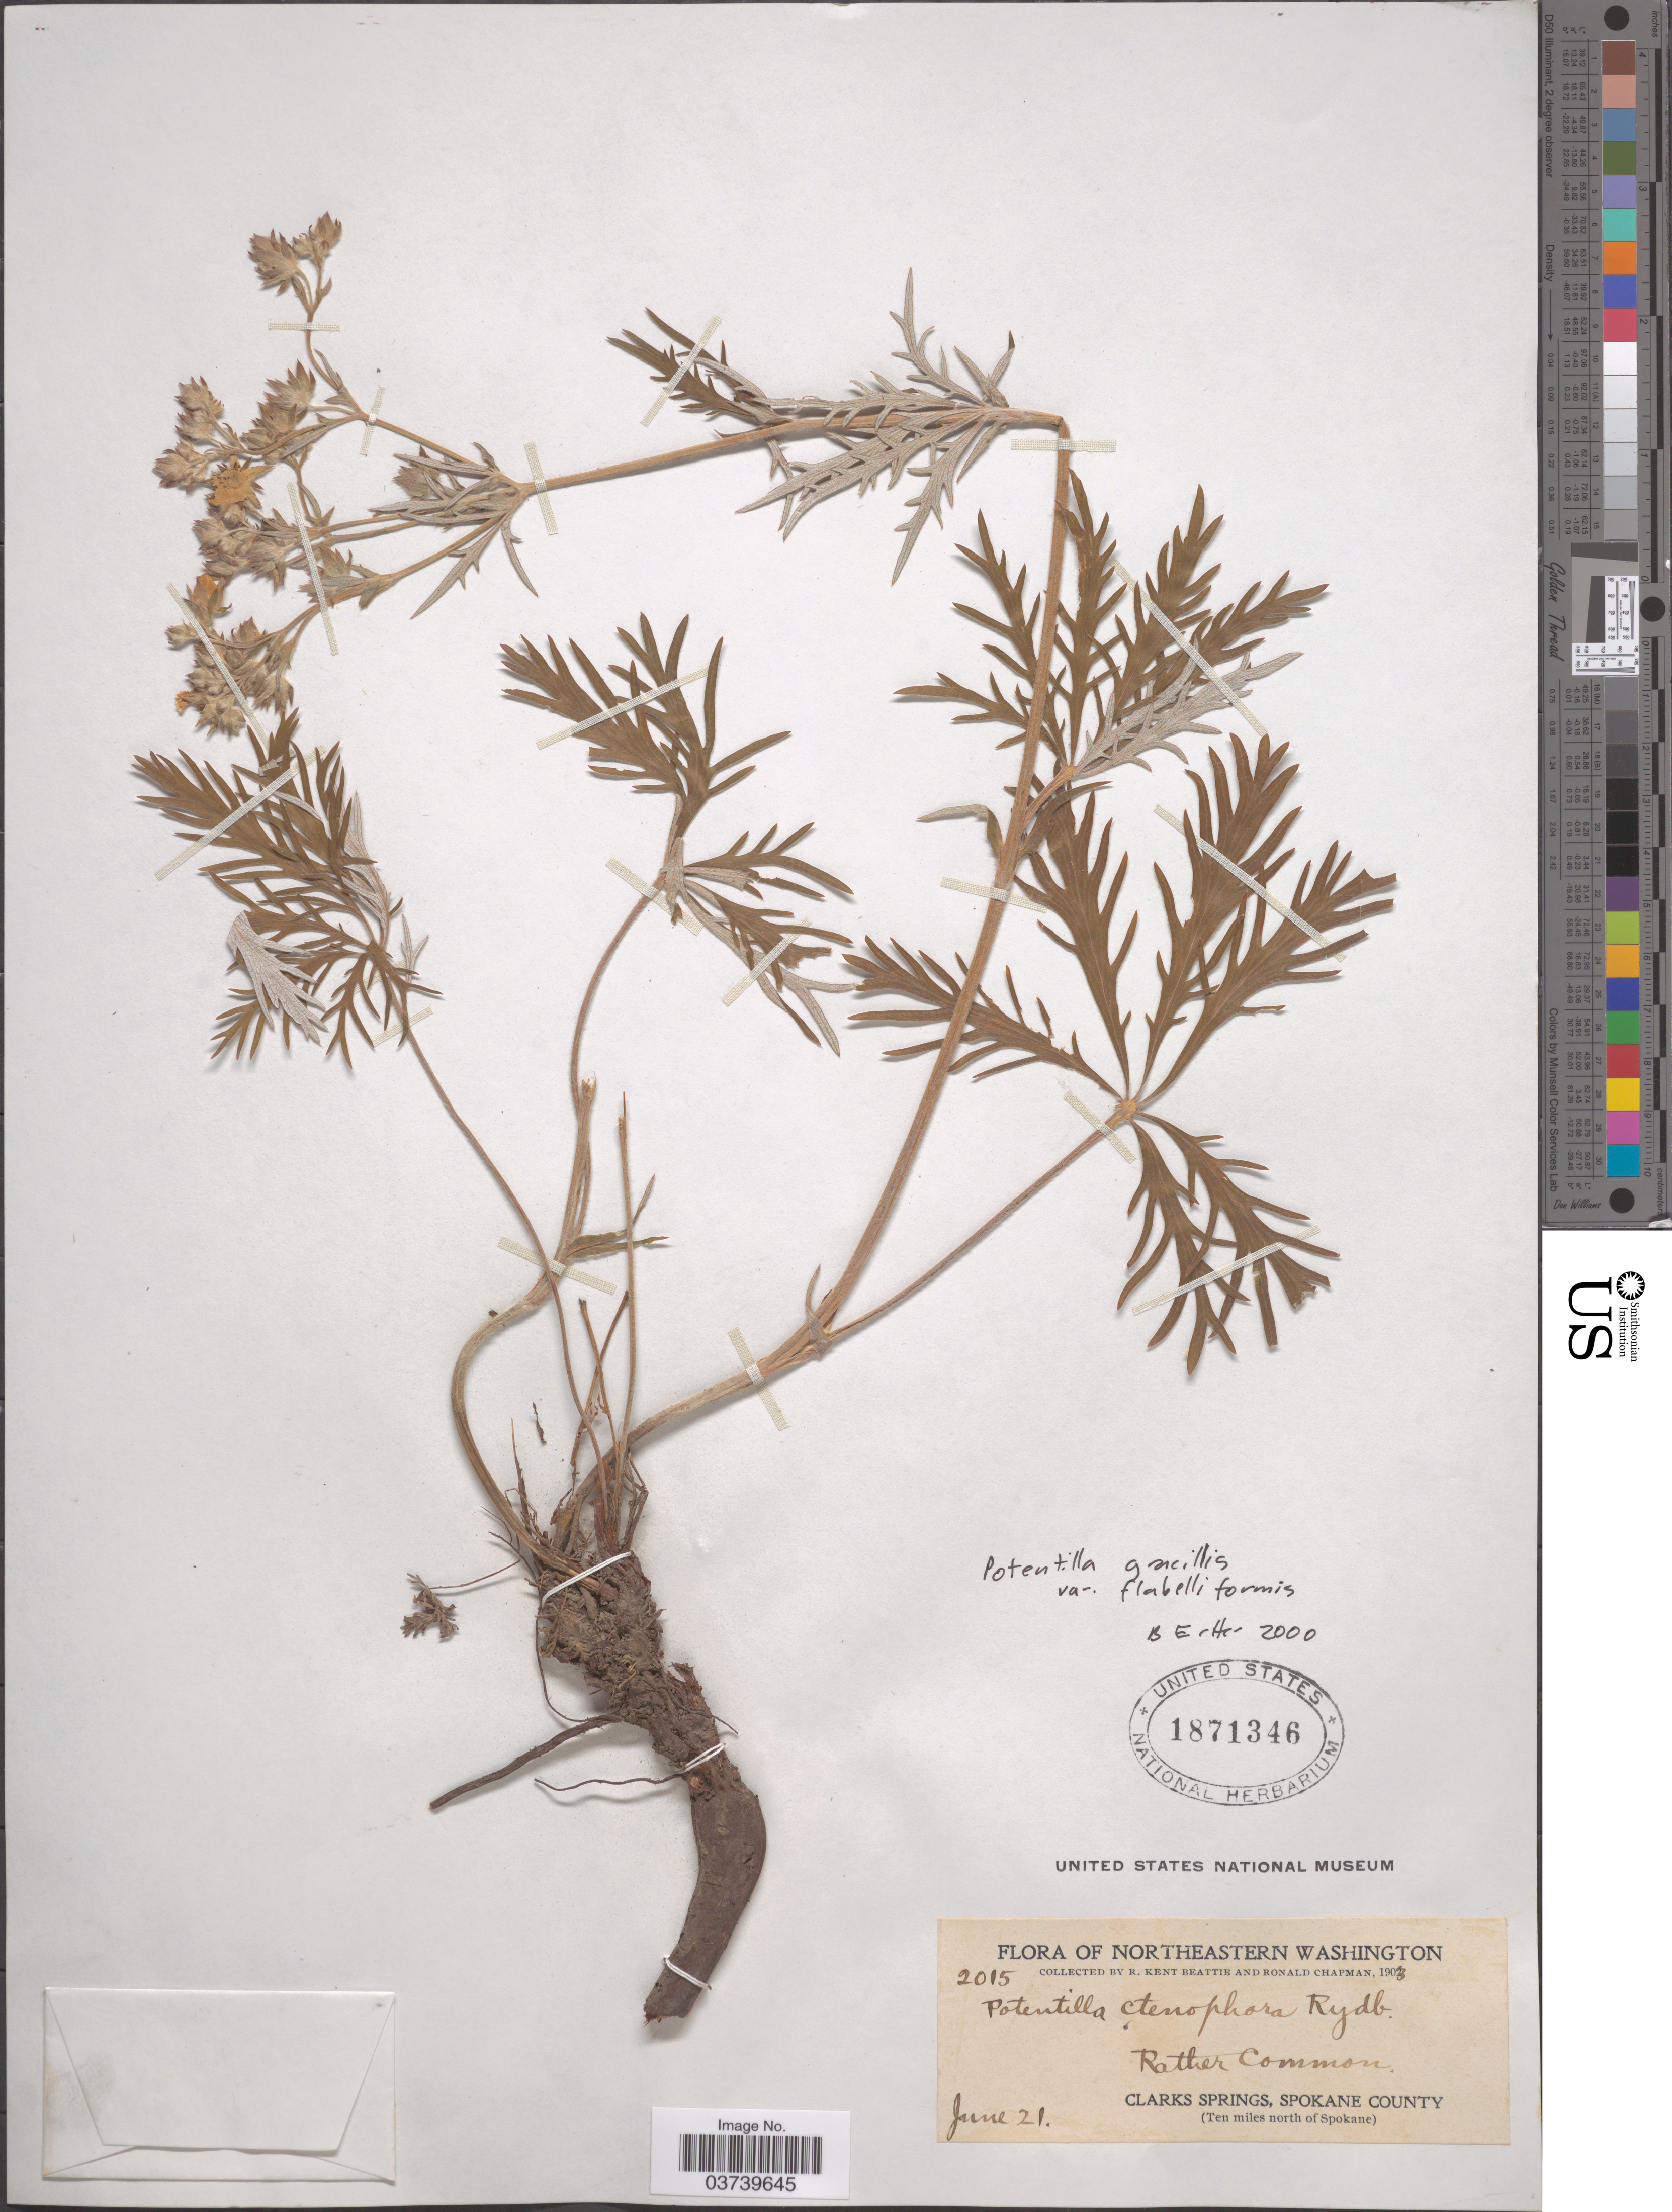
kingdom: Plantae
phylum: Tracheophyta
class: Magnoliopsida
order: Rosales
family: Rosaceae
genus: Potentilla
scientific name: Potentilla gracilis var. flabelliformis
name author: (Lehm.) Nutt.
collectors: R. K. Beattie & R. Chapman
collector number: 2015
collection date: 1903-06-21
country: United States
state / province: Washington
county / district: Spokane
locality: Northeastern Washington. Clarks Springs, Spokane County. (Ten miles north of Spokane).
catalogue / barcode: US 1871346